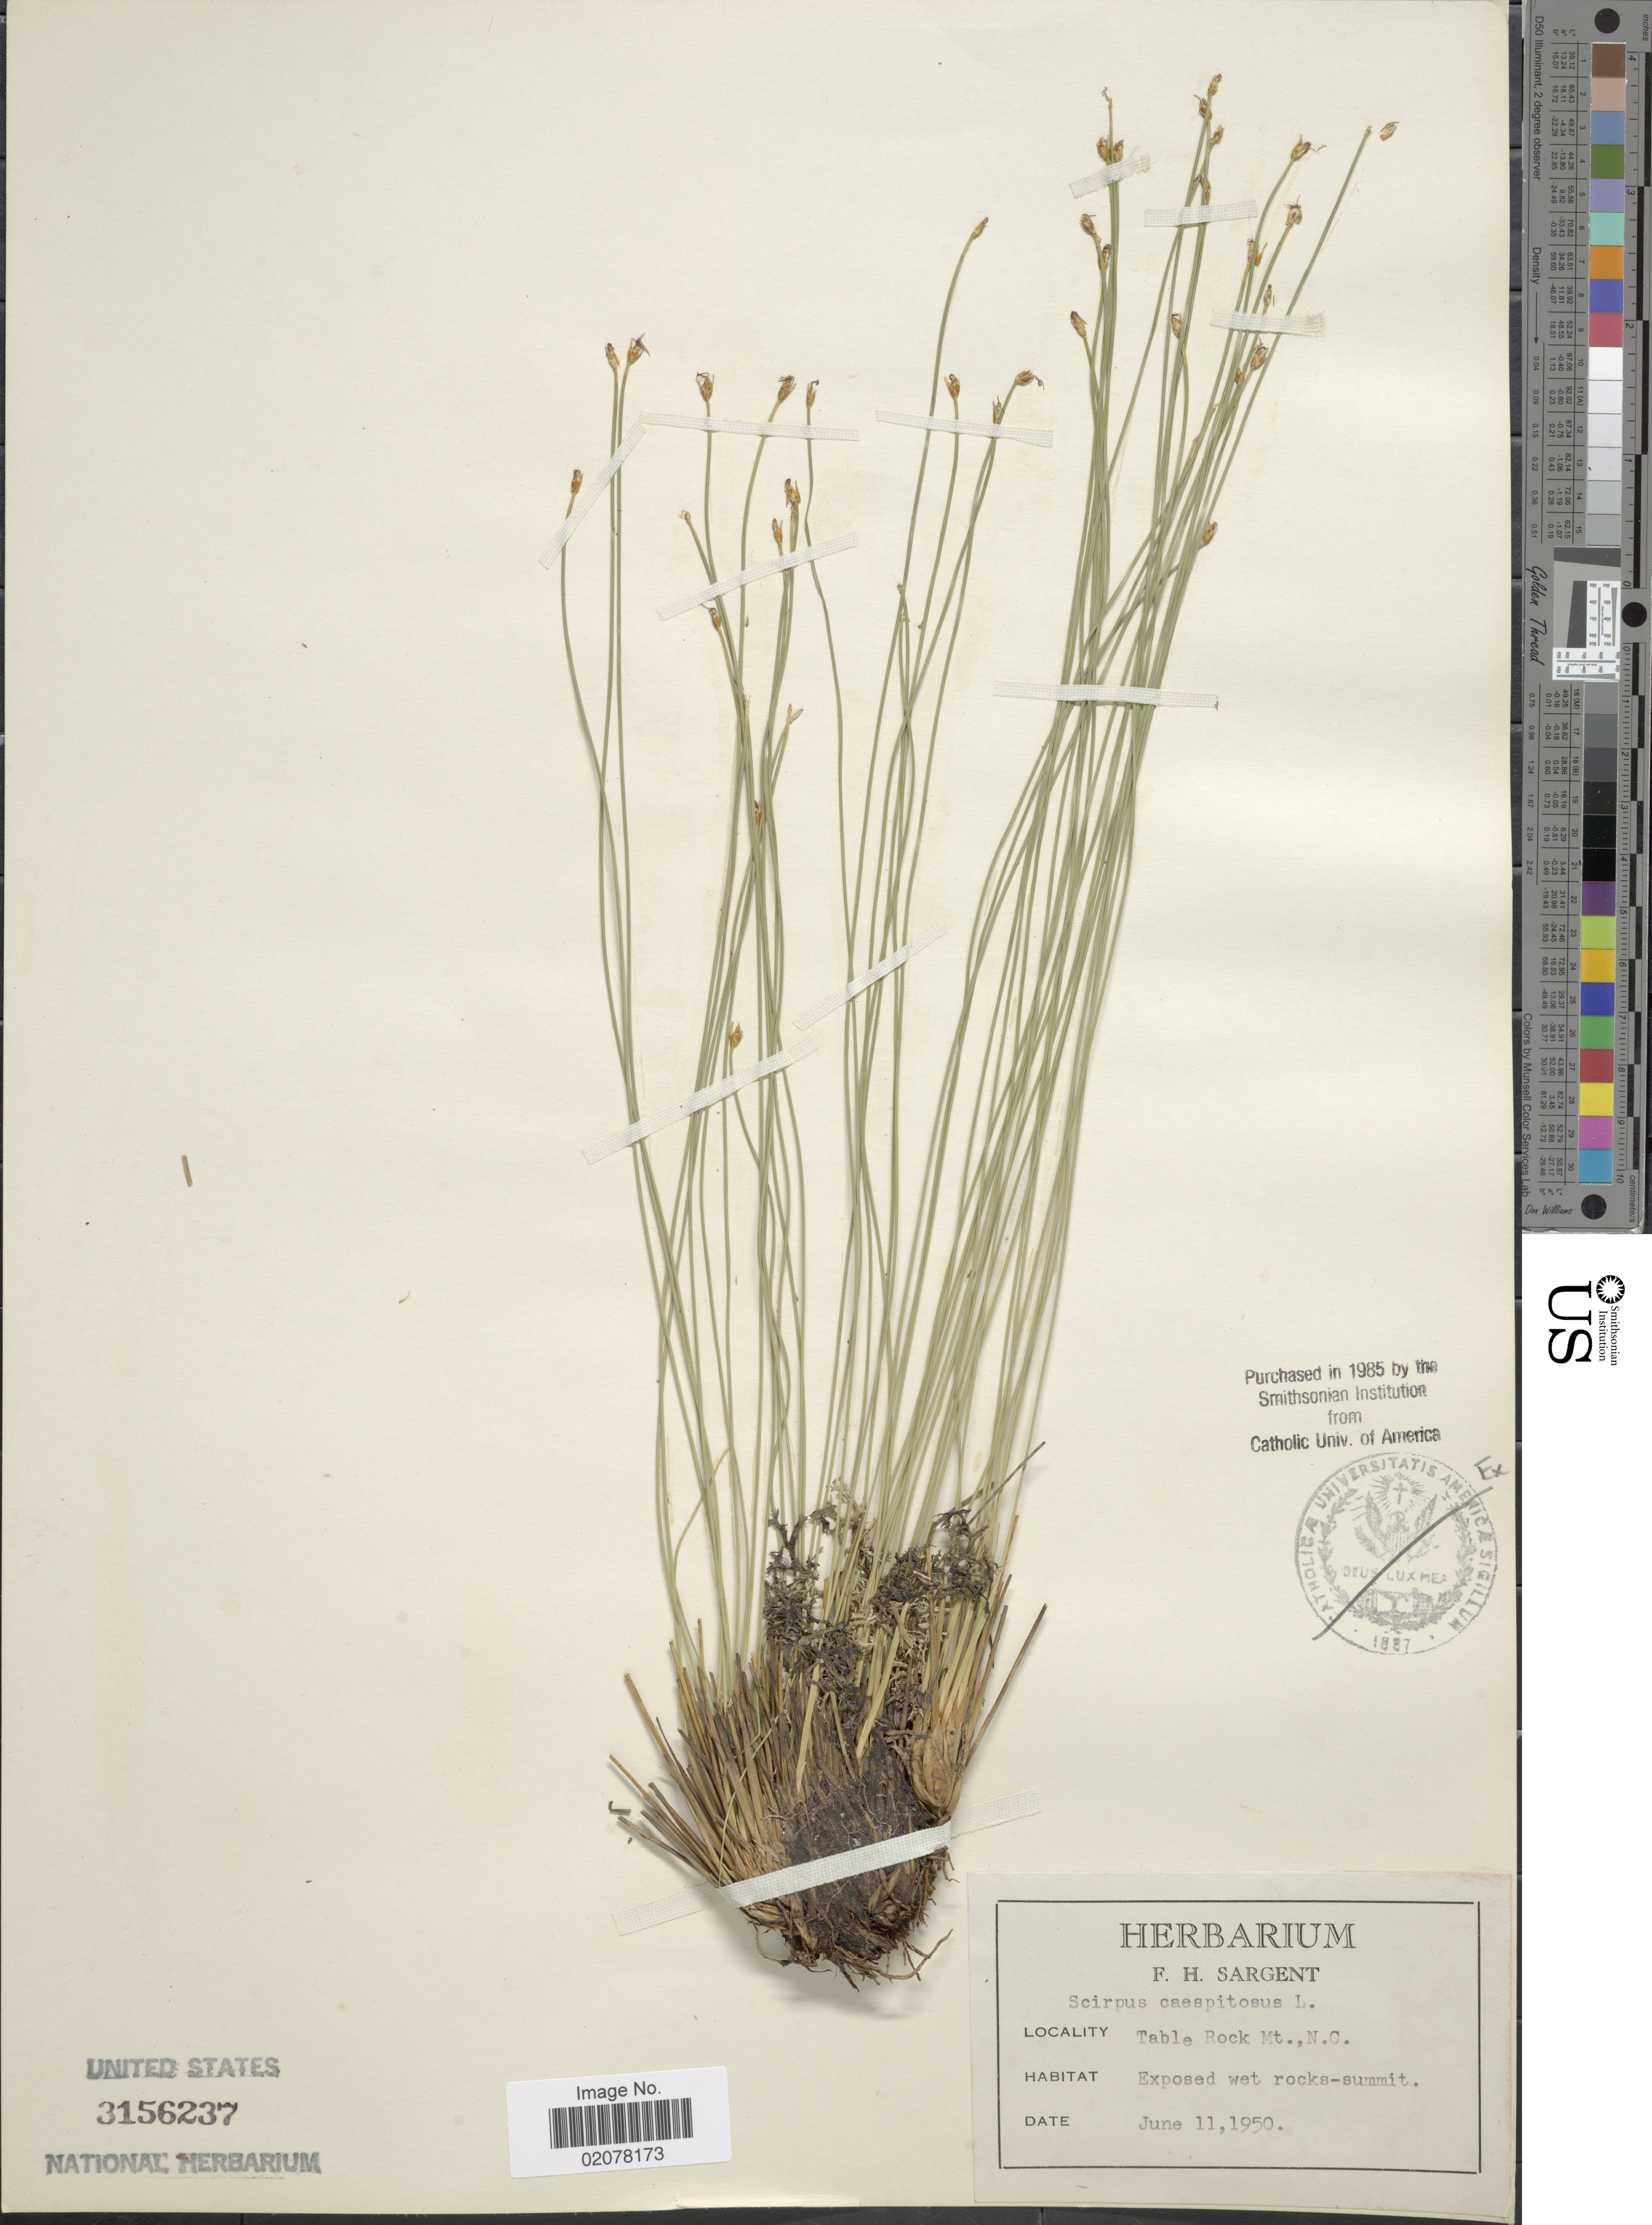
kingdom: Plantae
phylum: Tracheophyta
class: Liliopsida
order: Poales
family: Cyperaceae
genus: Trichophorum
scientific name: Trichophorum cespitosum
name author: (L.) Hartm.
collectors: F. H. Sargent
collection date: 1950-06-11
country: United States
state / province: North Carolina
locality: Table Rock Mt.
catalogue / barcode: US 3156237